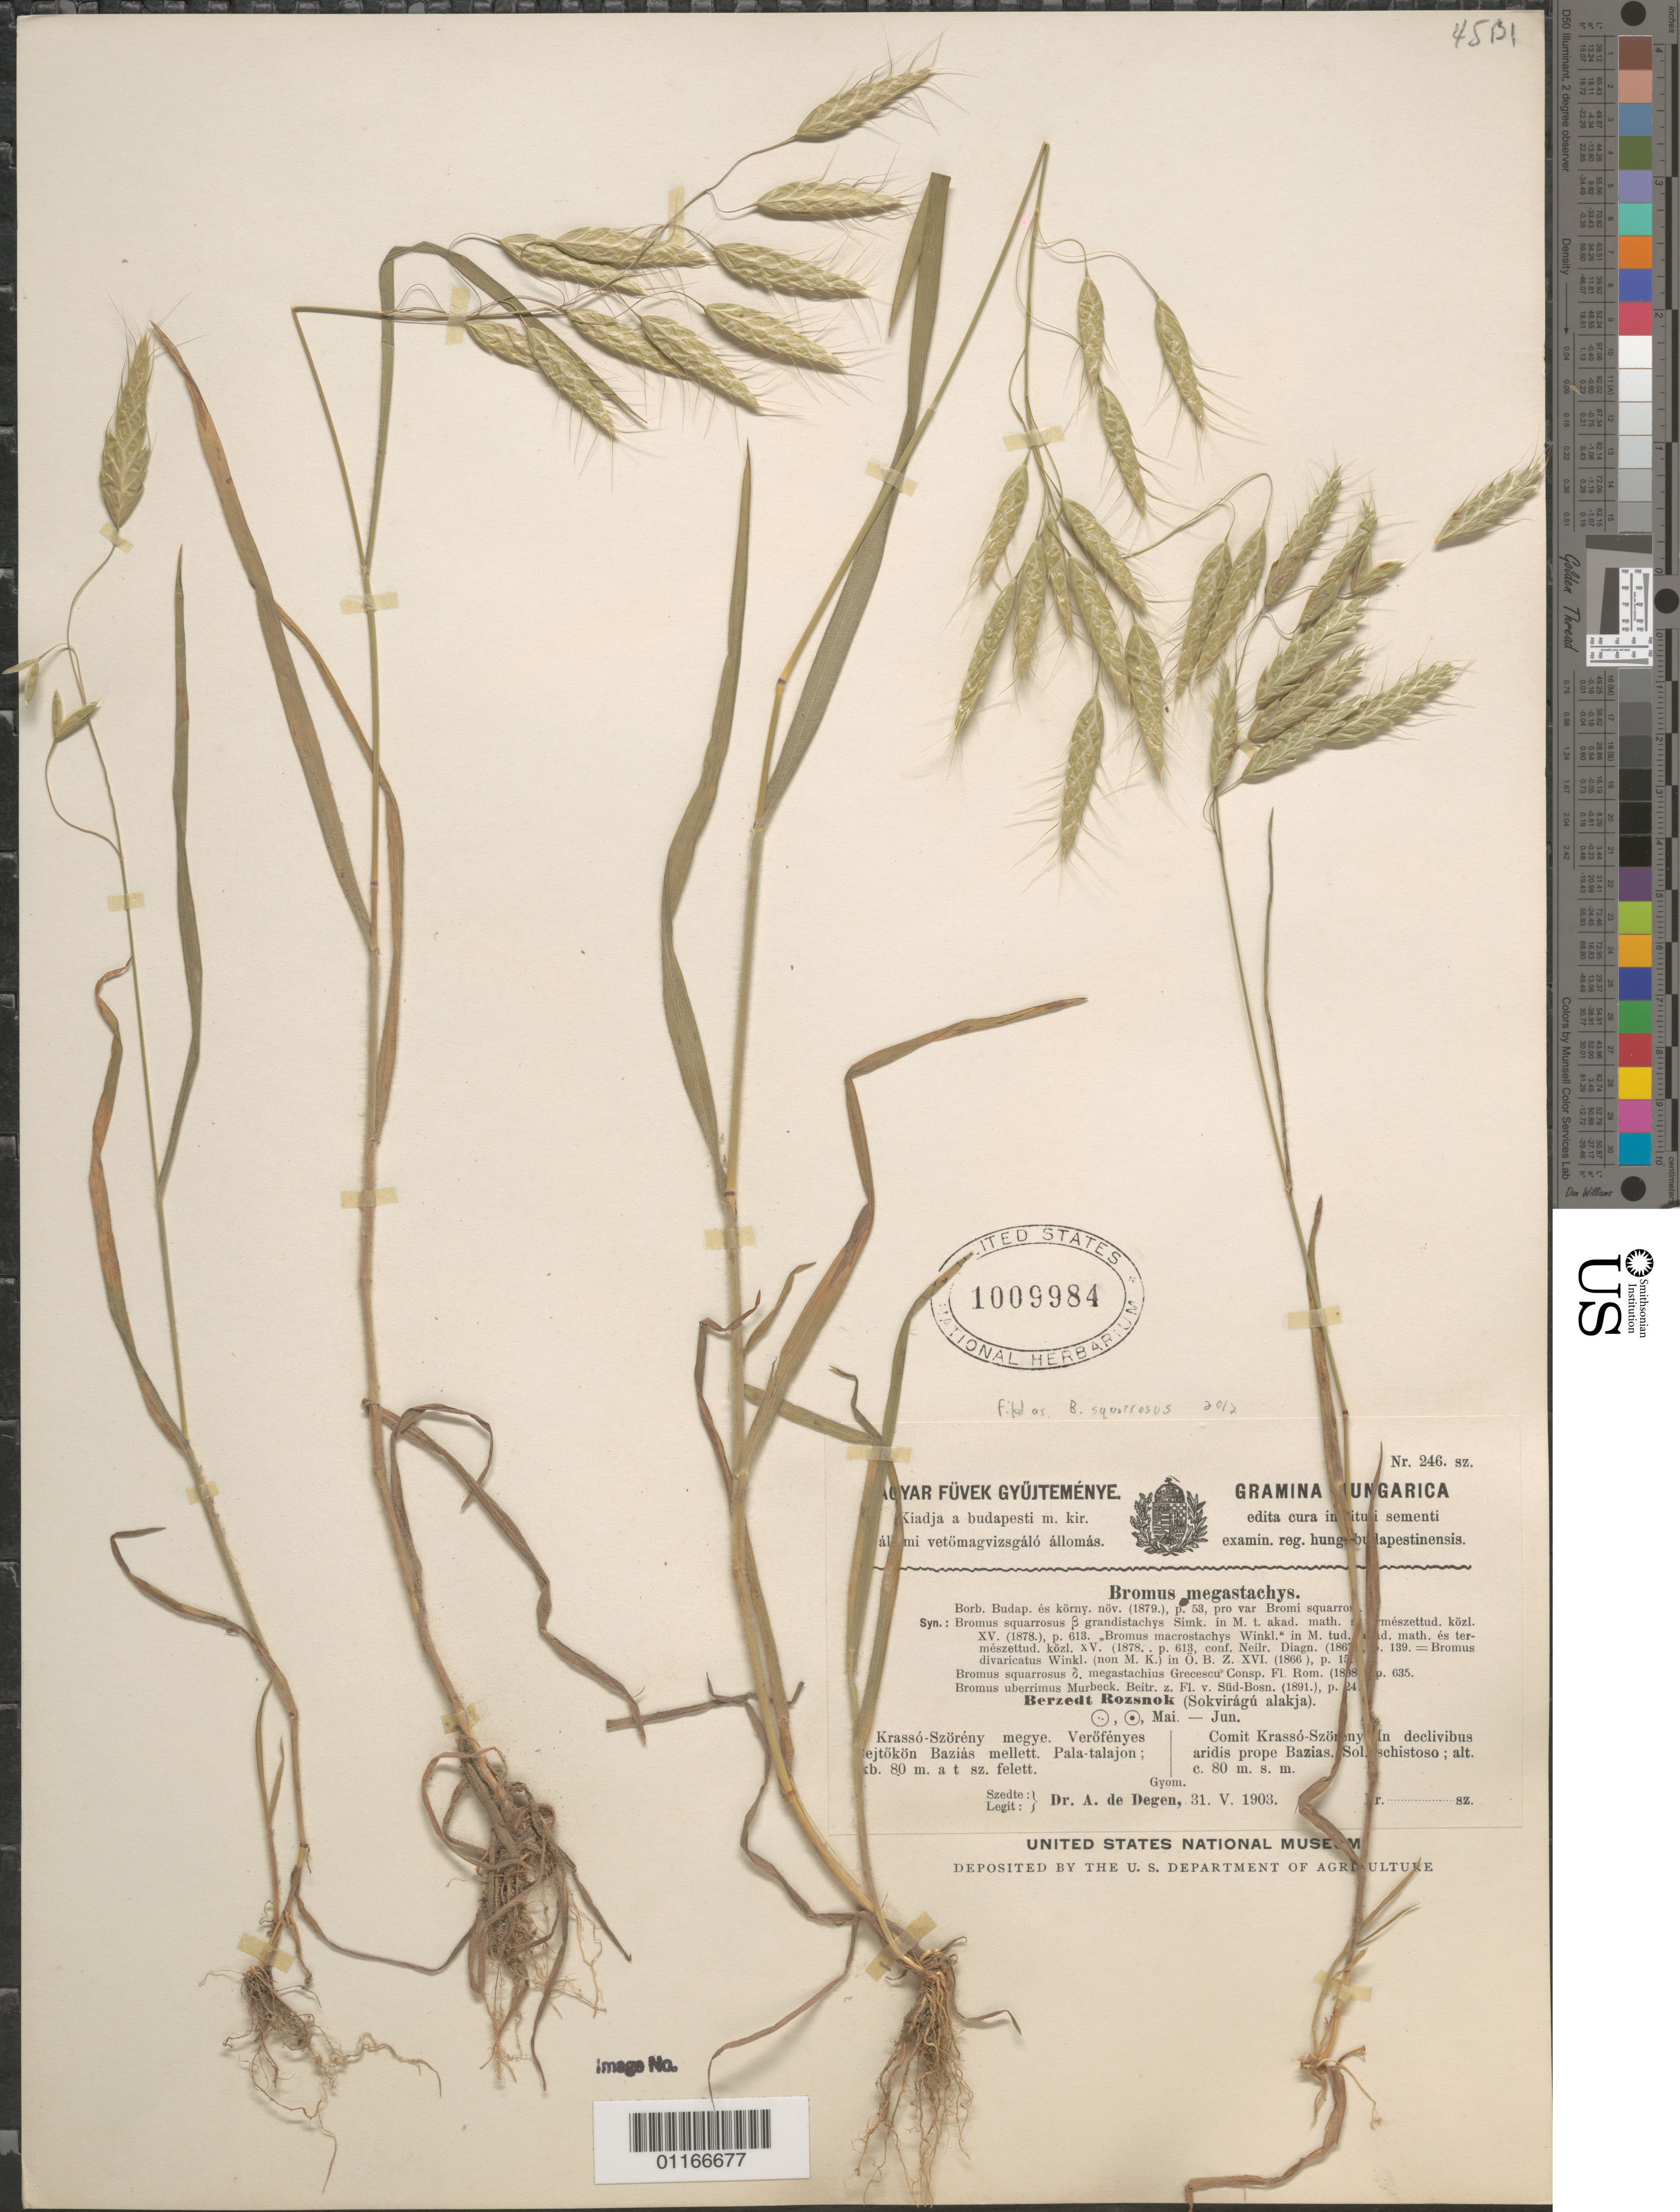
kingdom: Plantae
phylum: Tracheophyta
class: Liliopsida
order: Poales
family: Poaceae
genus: Bromus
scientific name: Bromus squarrosus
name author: L.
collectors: A. de Gegen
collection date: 1903-05-31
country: Romania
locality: Kingdom of Hungary - Krasso-Szoreny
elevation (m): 80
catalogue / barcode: US 1009984